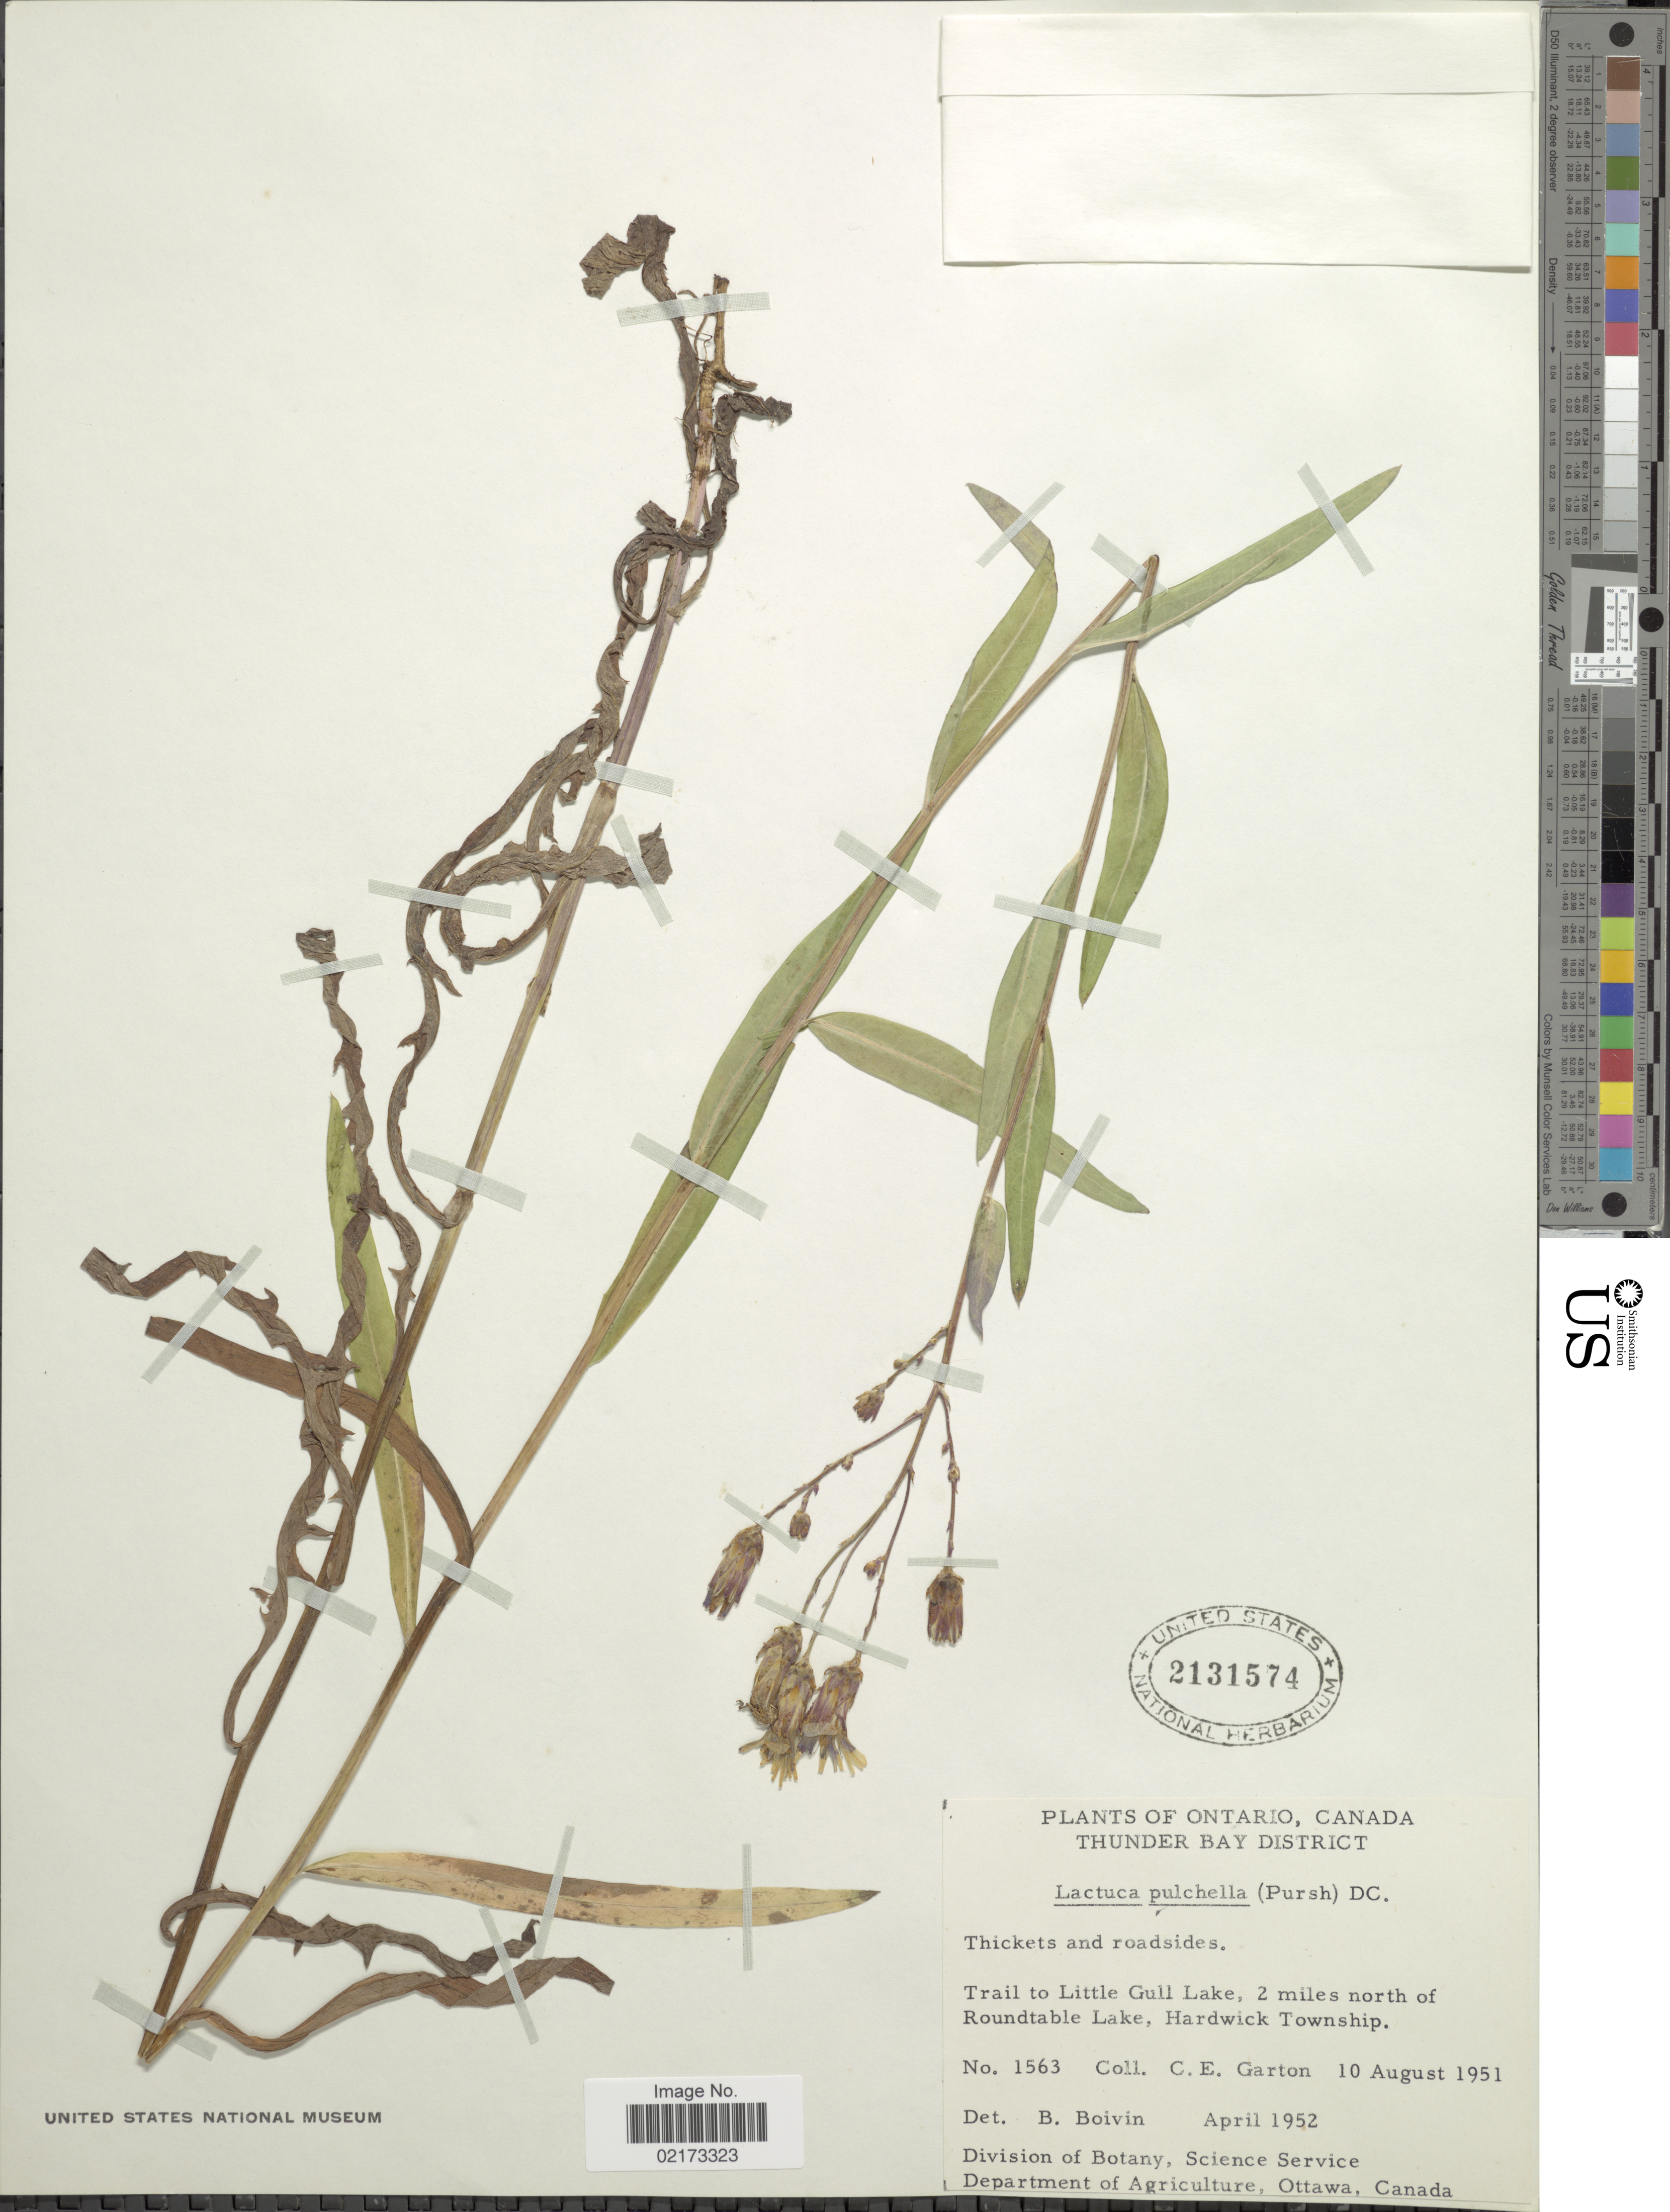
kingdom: Plantae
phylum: Tracheophyta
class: Magnoliopsida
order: Asterales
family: Asteraceae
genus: Lactuca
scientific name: Lactuca tatarica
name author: (L.) C.A. Mey.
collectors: C. E. Garton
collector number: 1563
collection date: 1951-08-10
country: Canada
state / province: Ontario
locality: Thunder Bay District, Trail to Little Gull Lake, 2 miles north of Roundtable Lake, Hardwick Township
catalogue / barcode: US 2131574